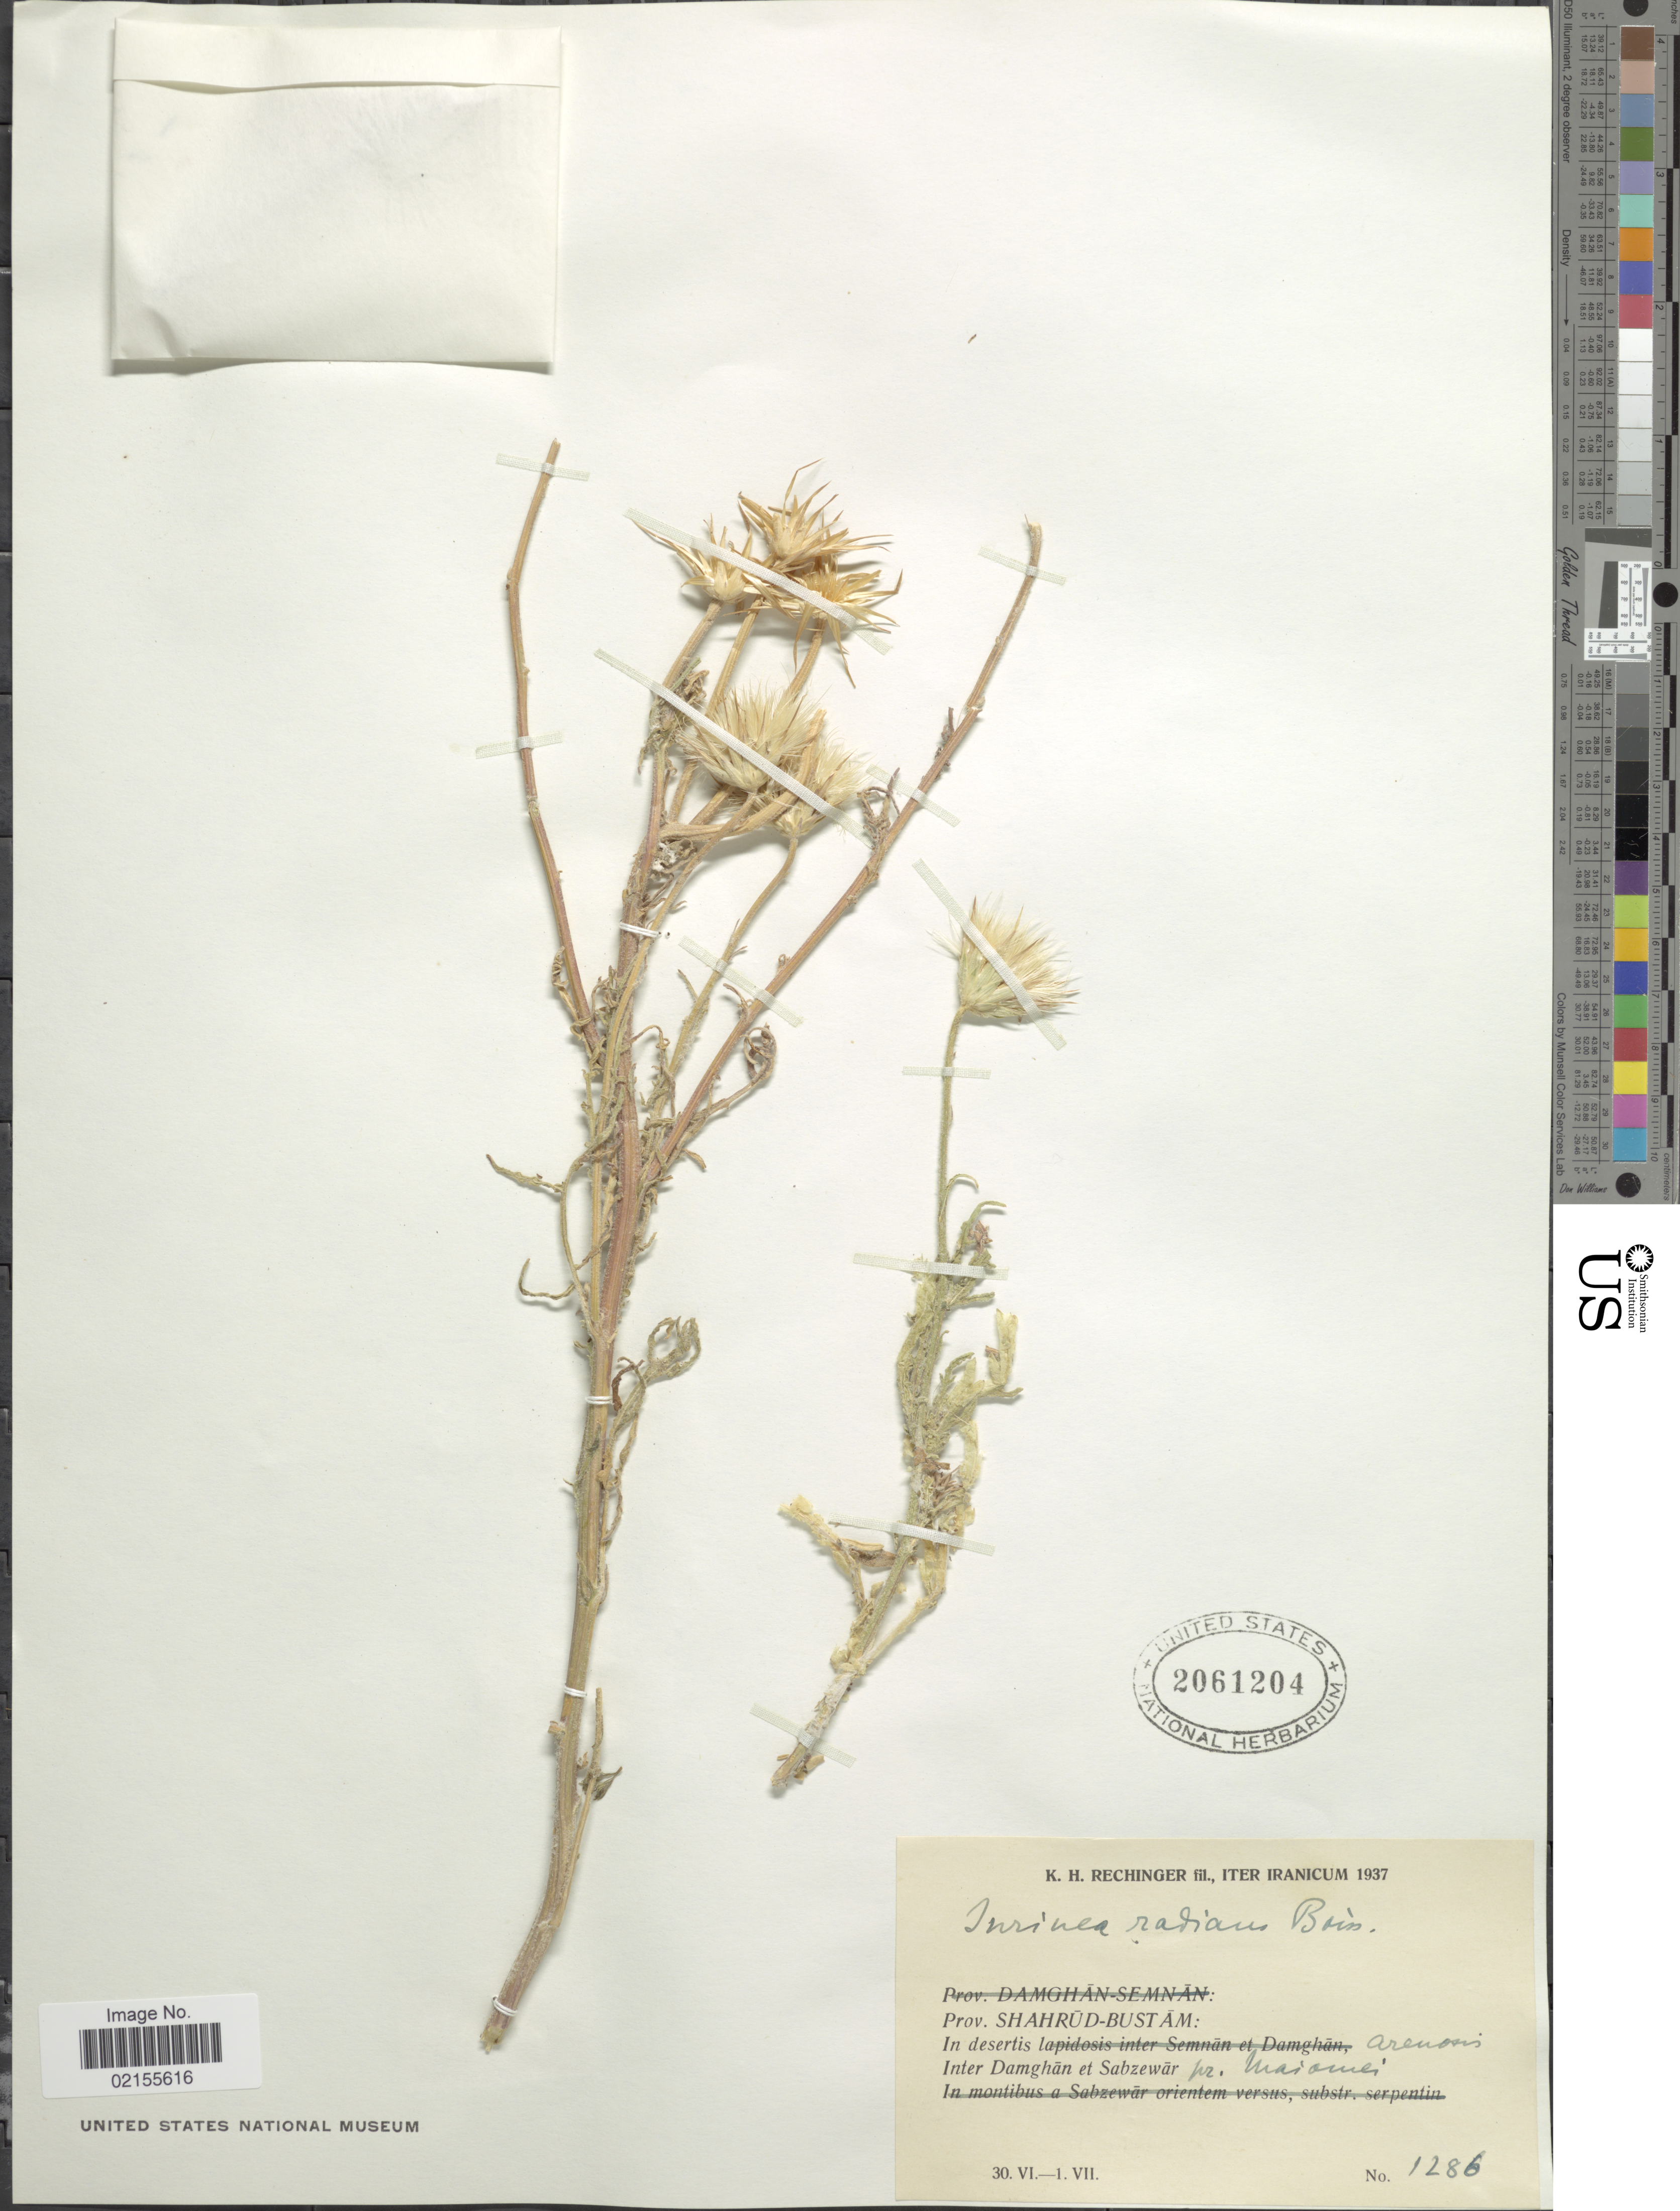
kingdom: Plantae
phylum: Tracheophyta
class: Magnoliopsida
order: Asterales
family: Asteraceae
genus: Jurinea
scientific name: Jurinea radians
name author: Boiss.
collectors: K. H. Rechinger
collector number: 1286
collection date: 1937-06-30/1937-07-01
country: Iran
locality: Prov. Sharud-Bustam: In desertis arenosis, Inter Damghan et Sabzewar pr Maiomen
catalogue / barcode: US 2061204